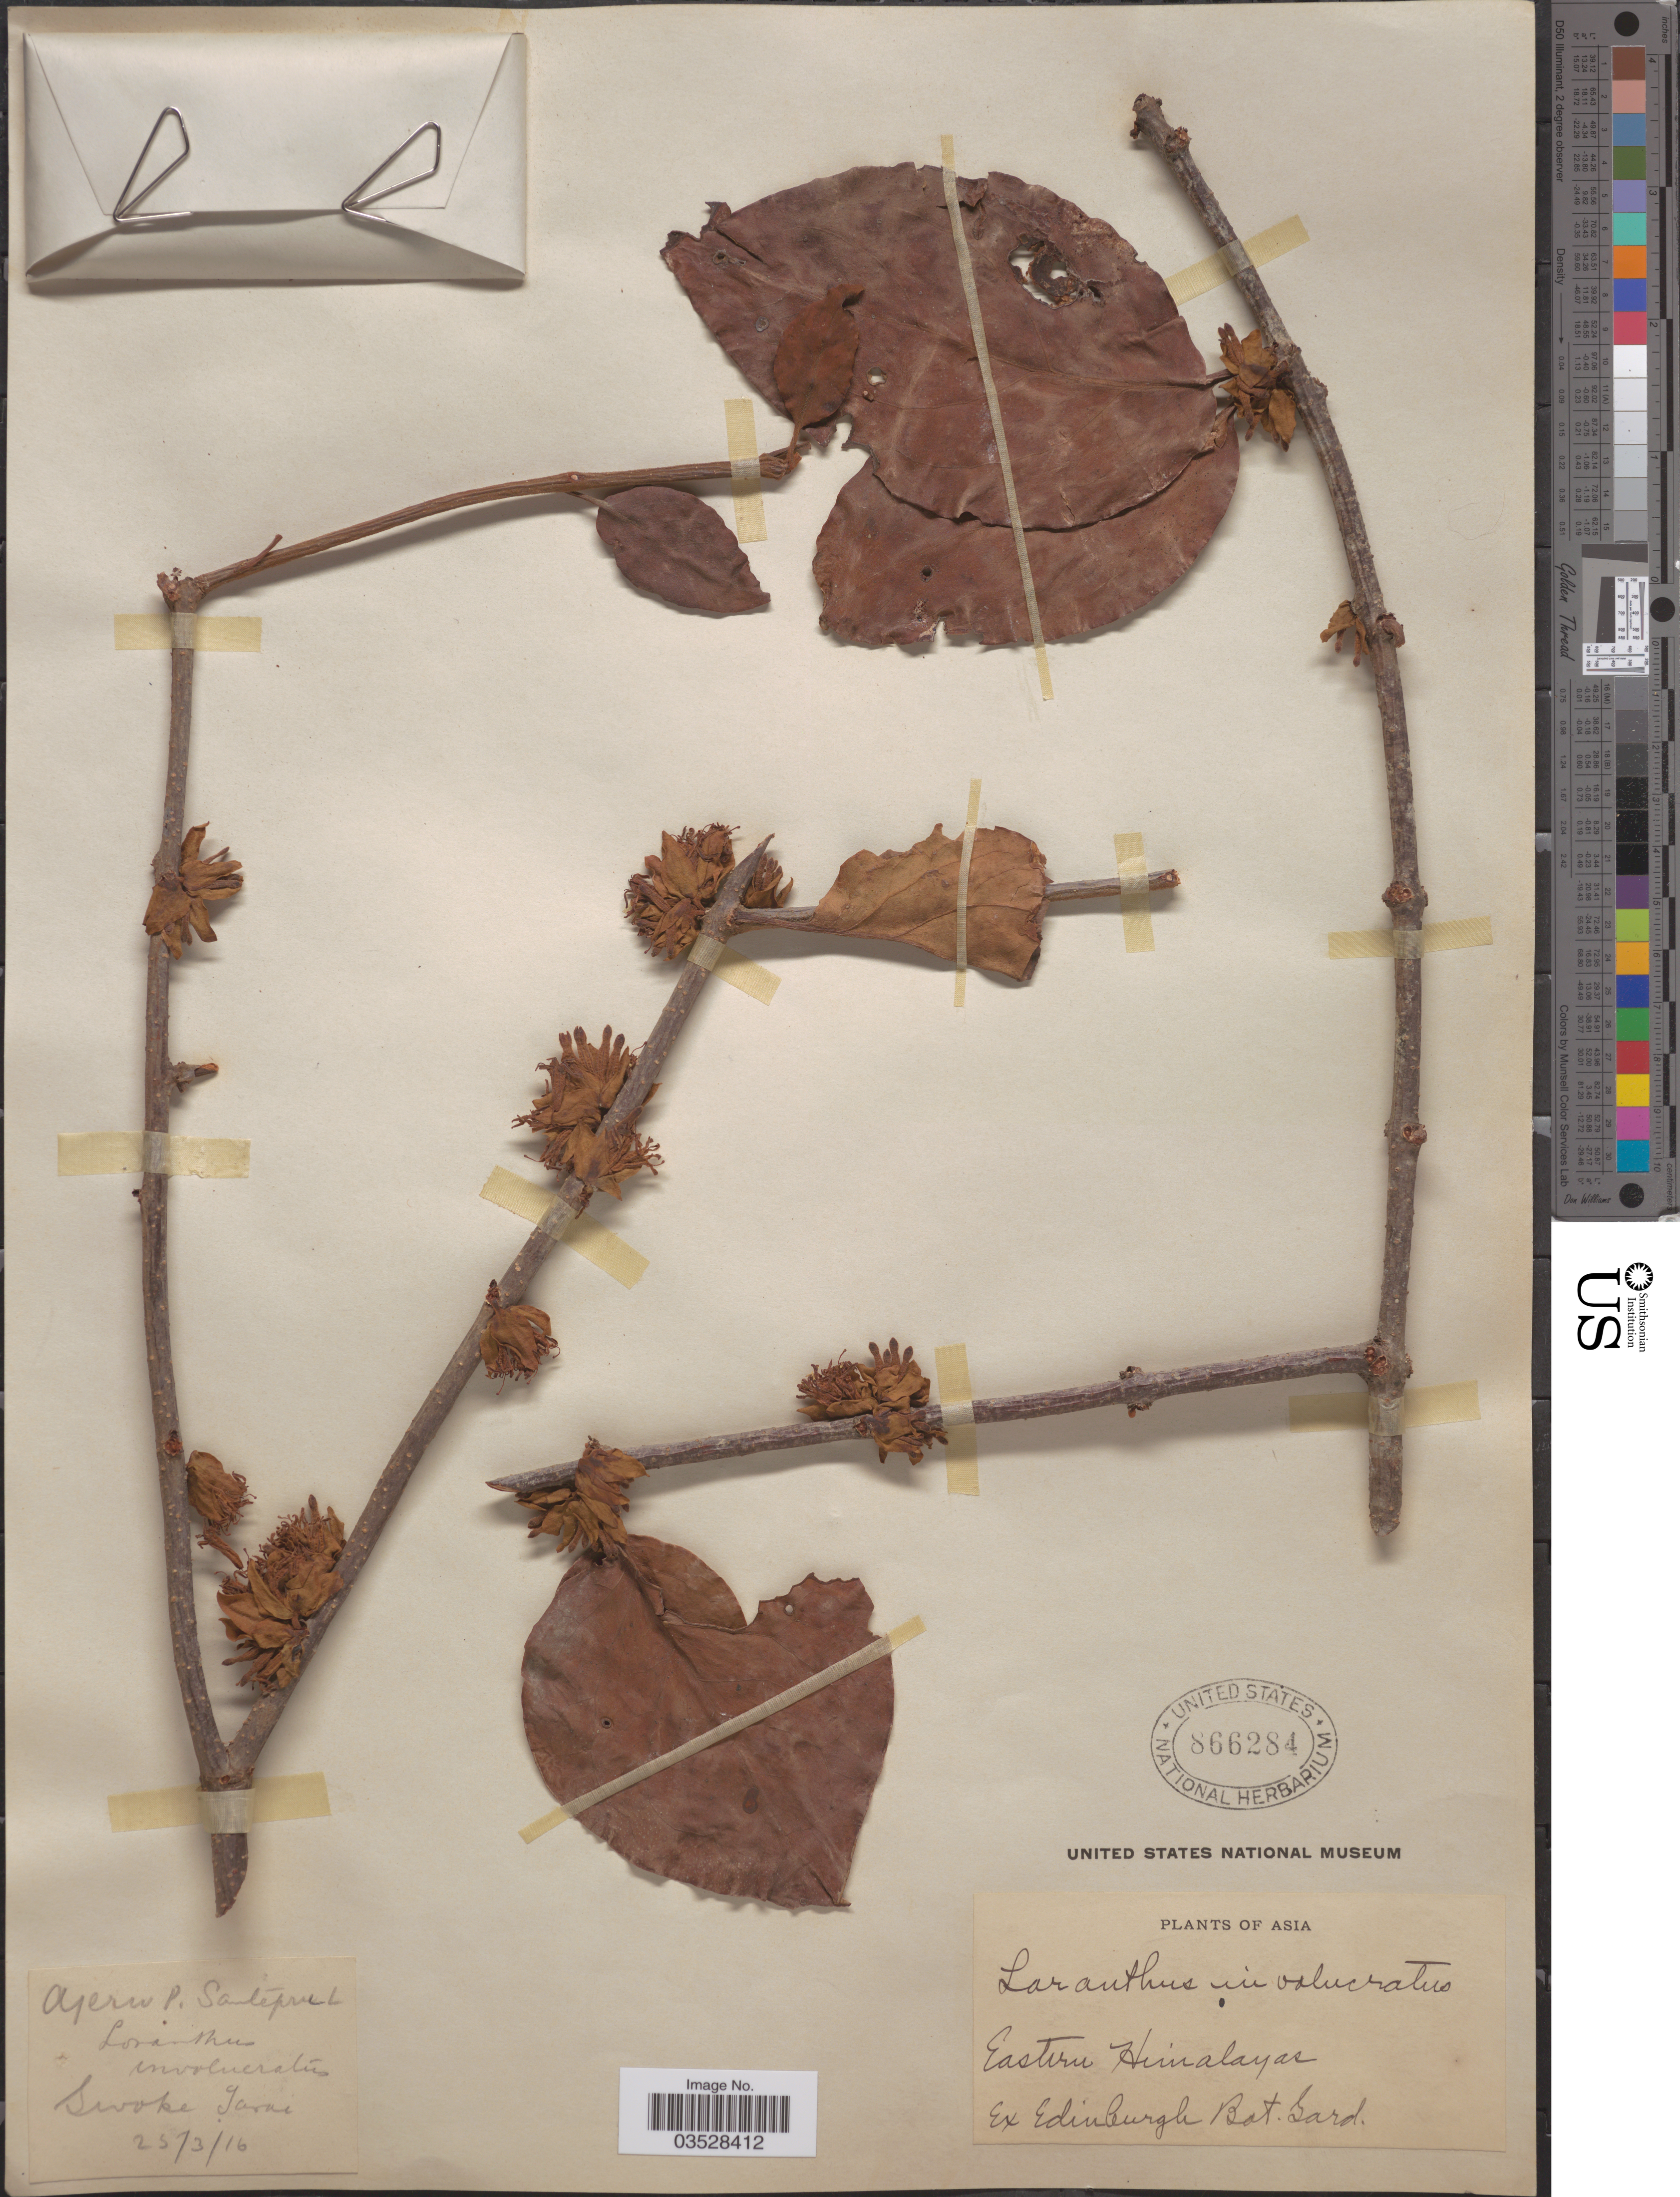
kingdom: Plantae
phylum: Tracheophyta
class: Magnoliopsida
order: Santalales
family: Loranthaceae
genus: Loranthus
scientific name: Loranthus involucratus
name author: Roxb.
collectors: Royal Botanic Garden Edinburgh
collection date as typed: Transcribed d/m/y: 25/3/16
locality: Asia. Eastern Himalayas. Twoke [interpreted] Sarai [interpreted].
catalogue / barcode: US 866284